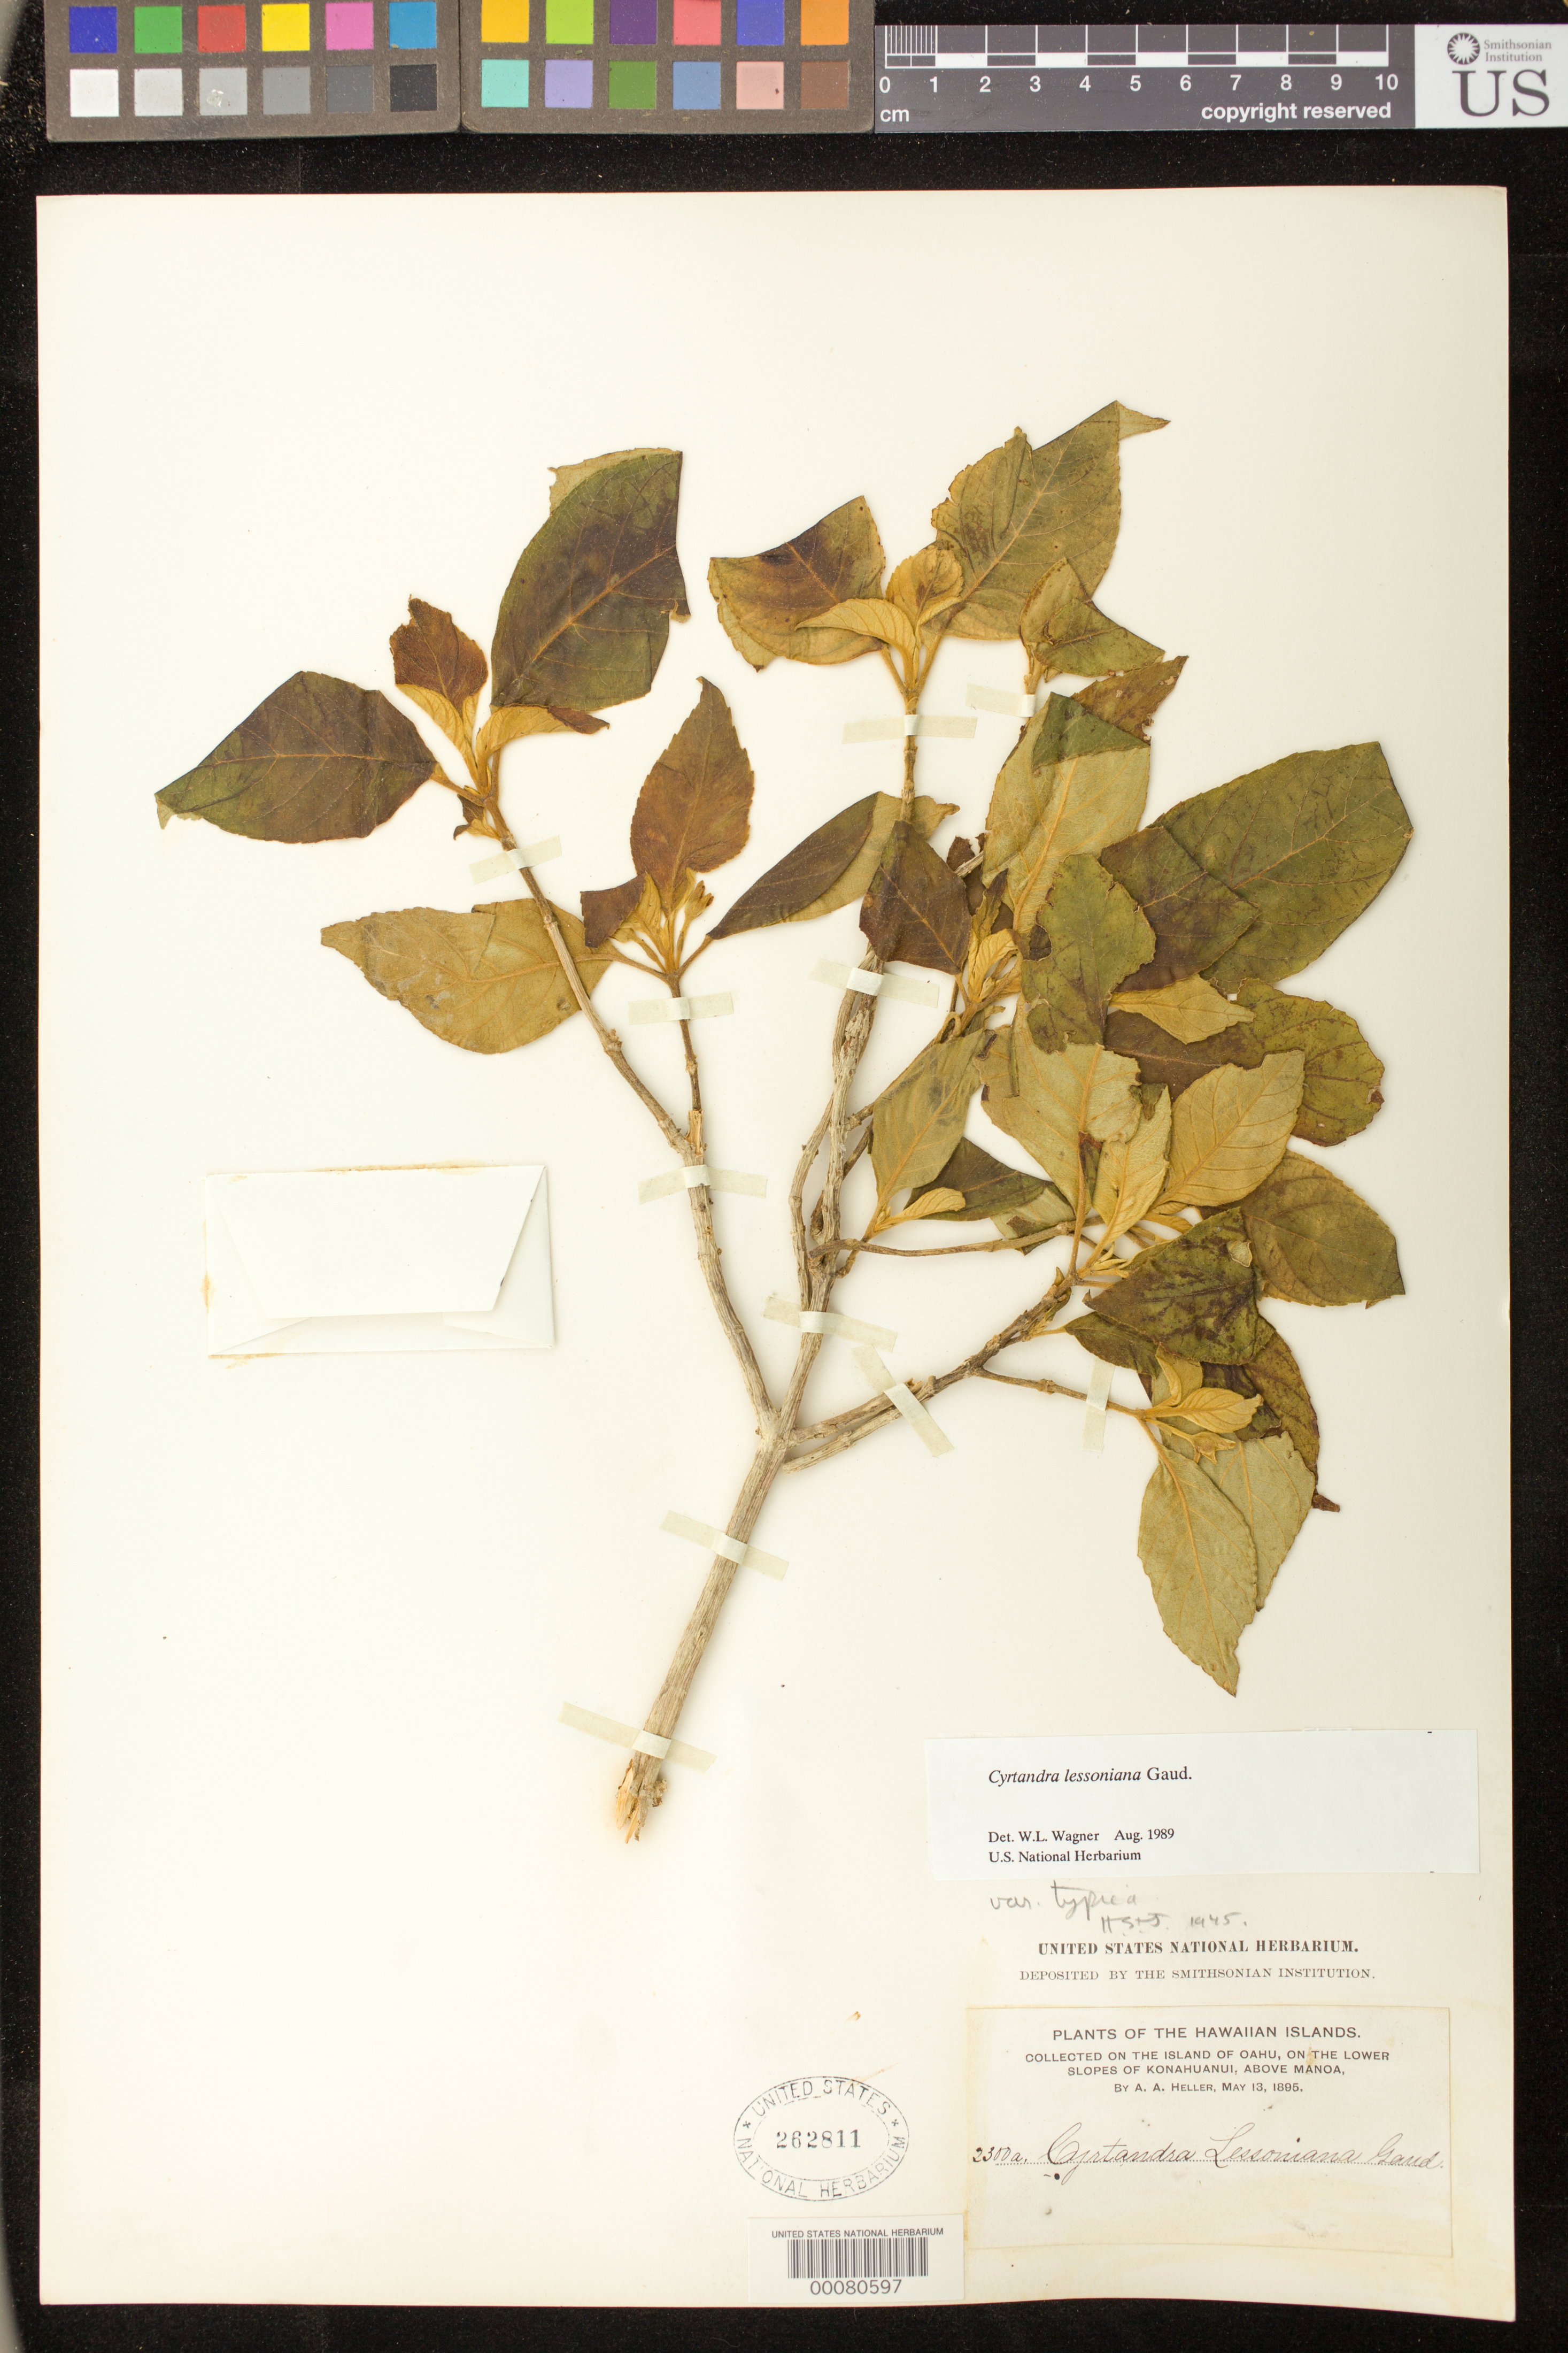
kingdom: Plantae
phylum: Tracheophyta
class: Magnoliopsida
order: Lamiales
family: Gesneriaceae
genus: Cyrtandra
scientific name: Cyrtandra lessoniana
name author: Gaudich.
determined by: St. John, H.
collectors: A. A. Heller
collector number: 2300 A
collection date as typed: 13 May 1895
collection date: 1895-05-13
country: United States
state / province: Hawaii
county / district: Honolulu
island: Oahu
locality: On the lower slopes of Konahuanui, above Manoa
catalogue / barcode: US 262811